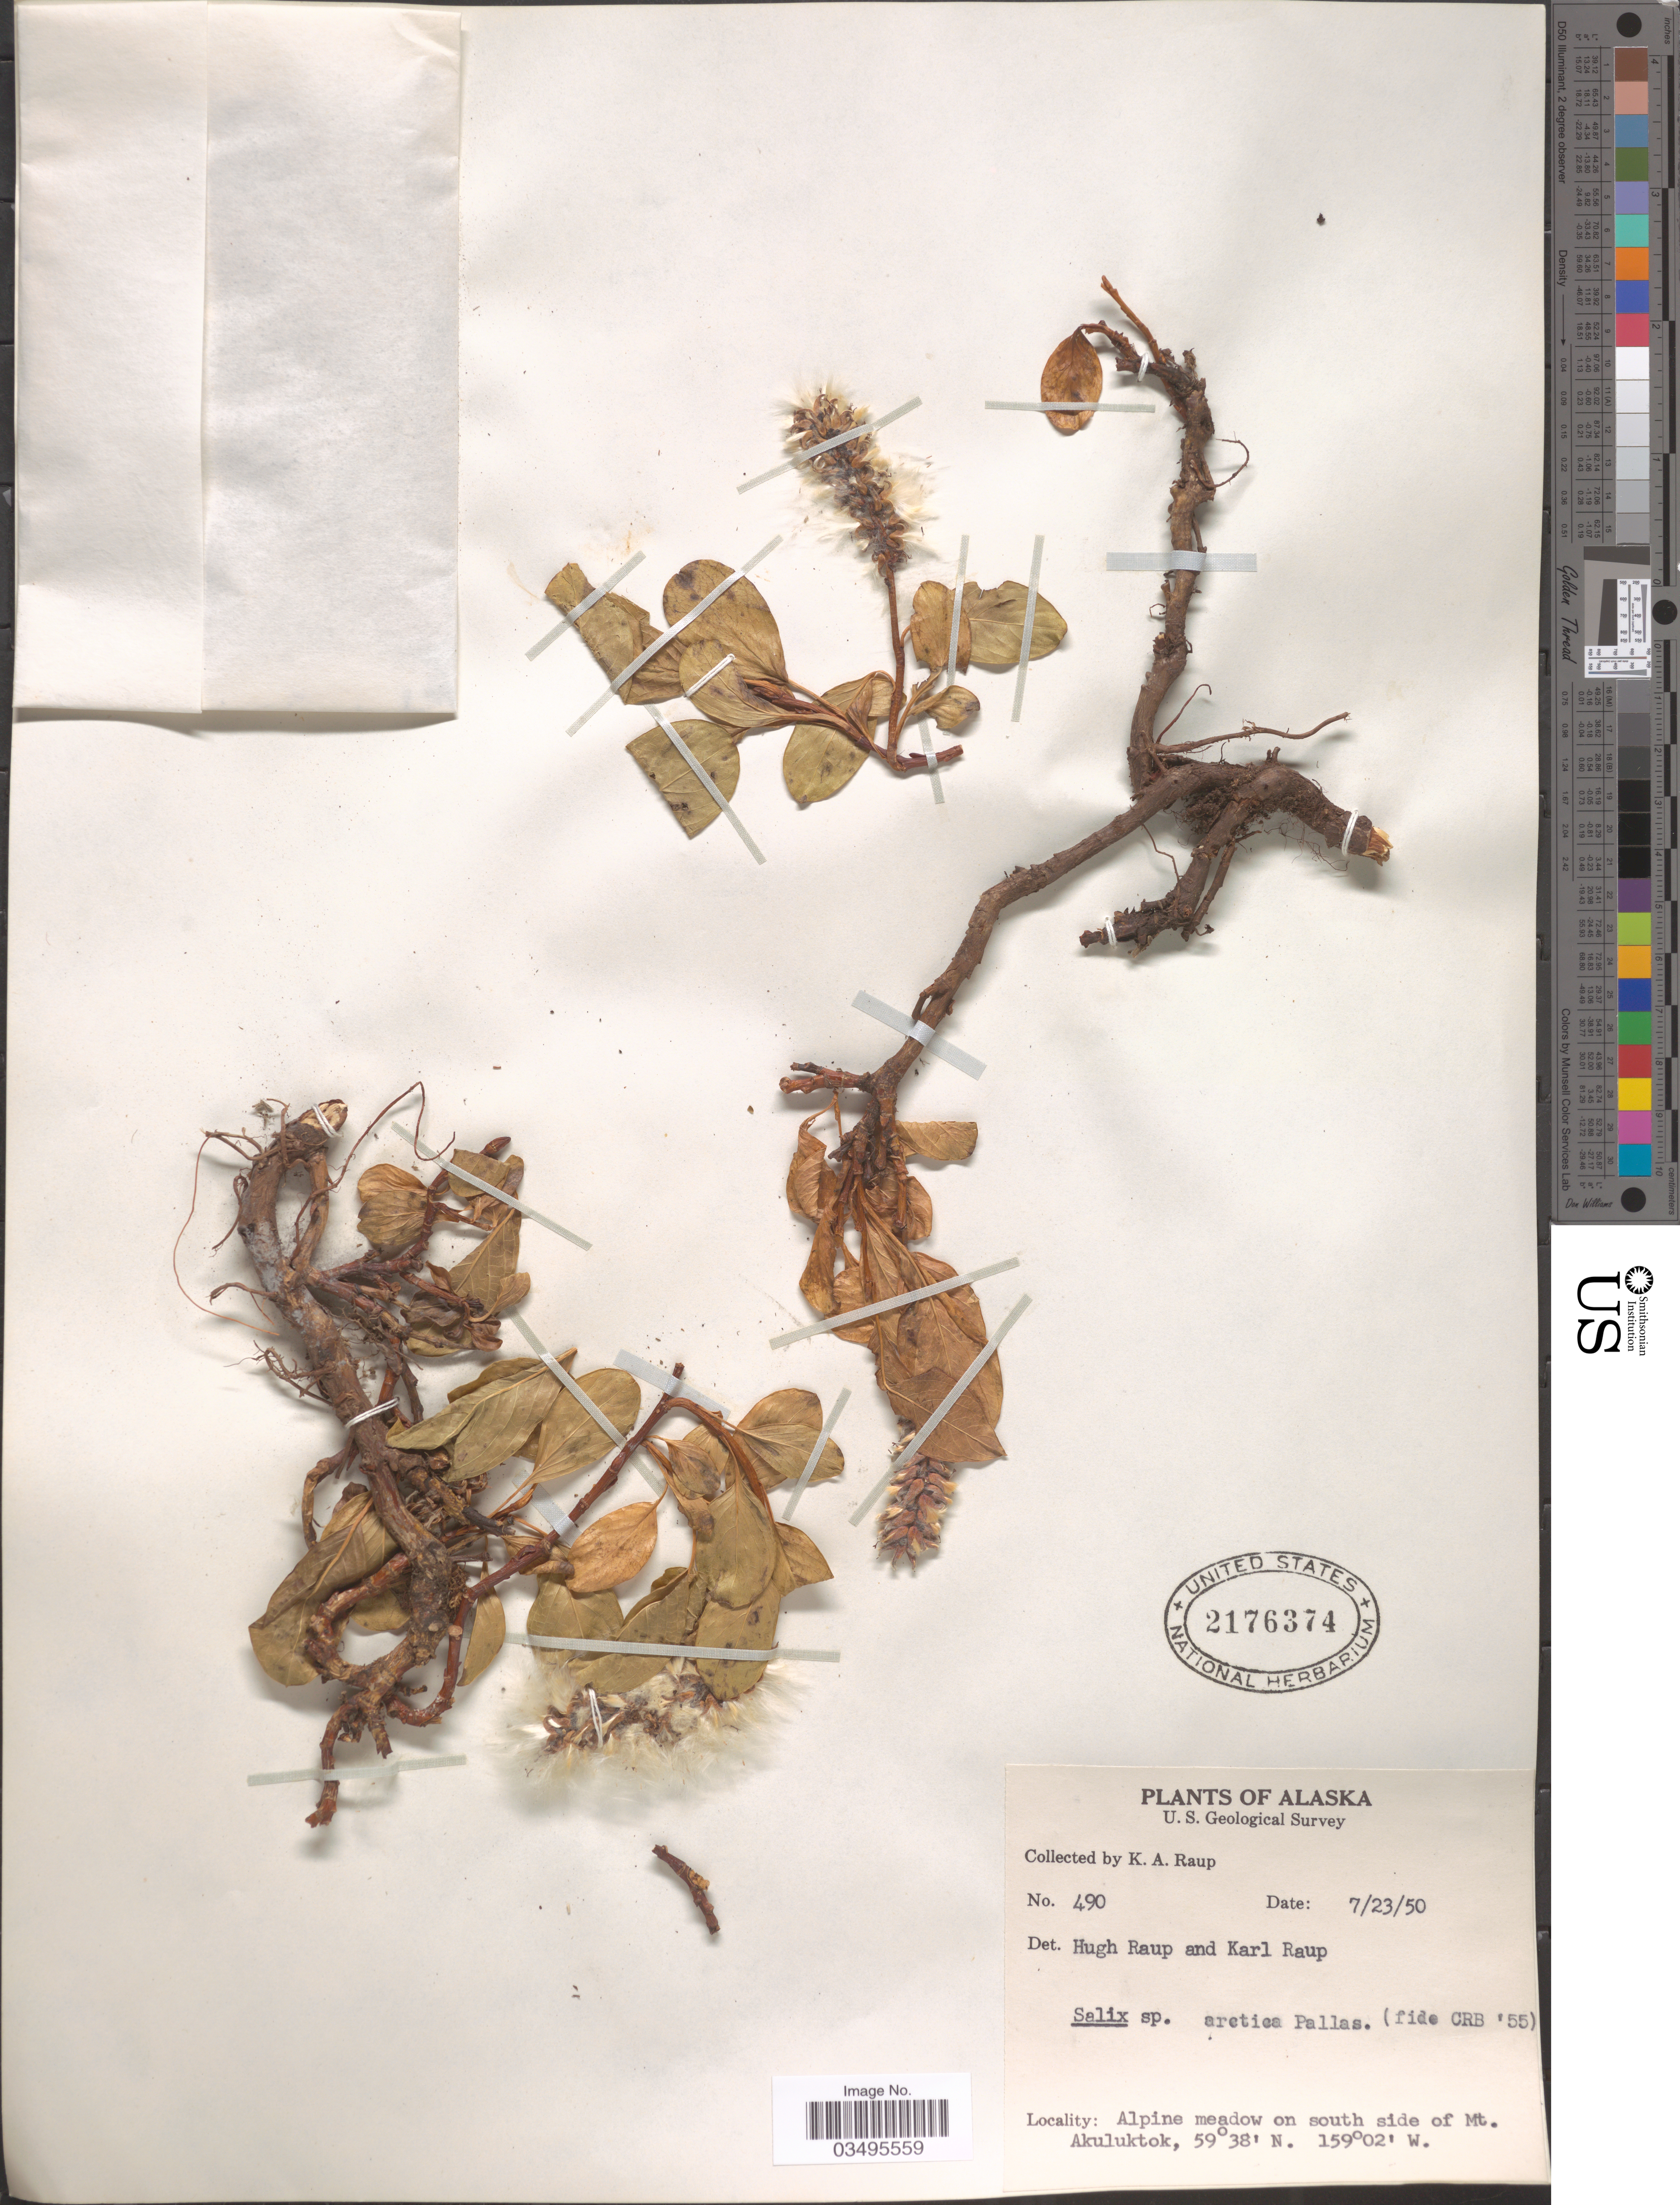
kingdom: Plantae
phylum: Tracheophyta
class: Magnoliopsida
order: Malpighiales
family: Salicaceae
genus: Salix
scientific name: Salix arctica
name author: Pall.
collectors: K. Raup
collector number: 490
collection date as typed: Transcribed d/m/y: 23/7/50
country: United States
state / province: Alaska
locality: Alpine meadow on south side of Mt. Akuluktok.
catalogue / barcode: US 2176374